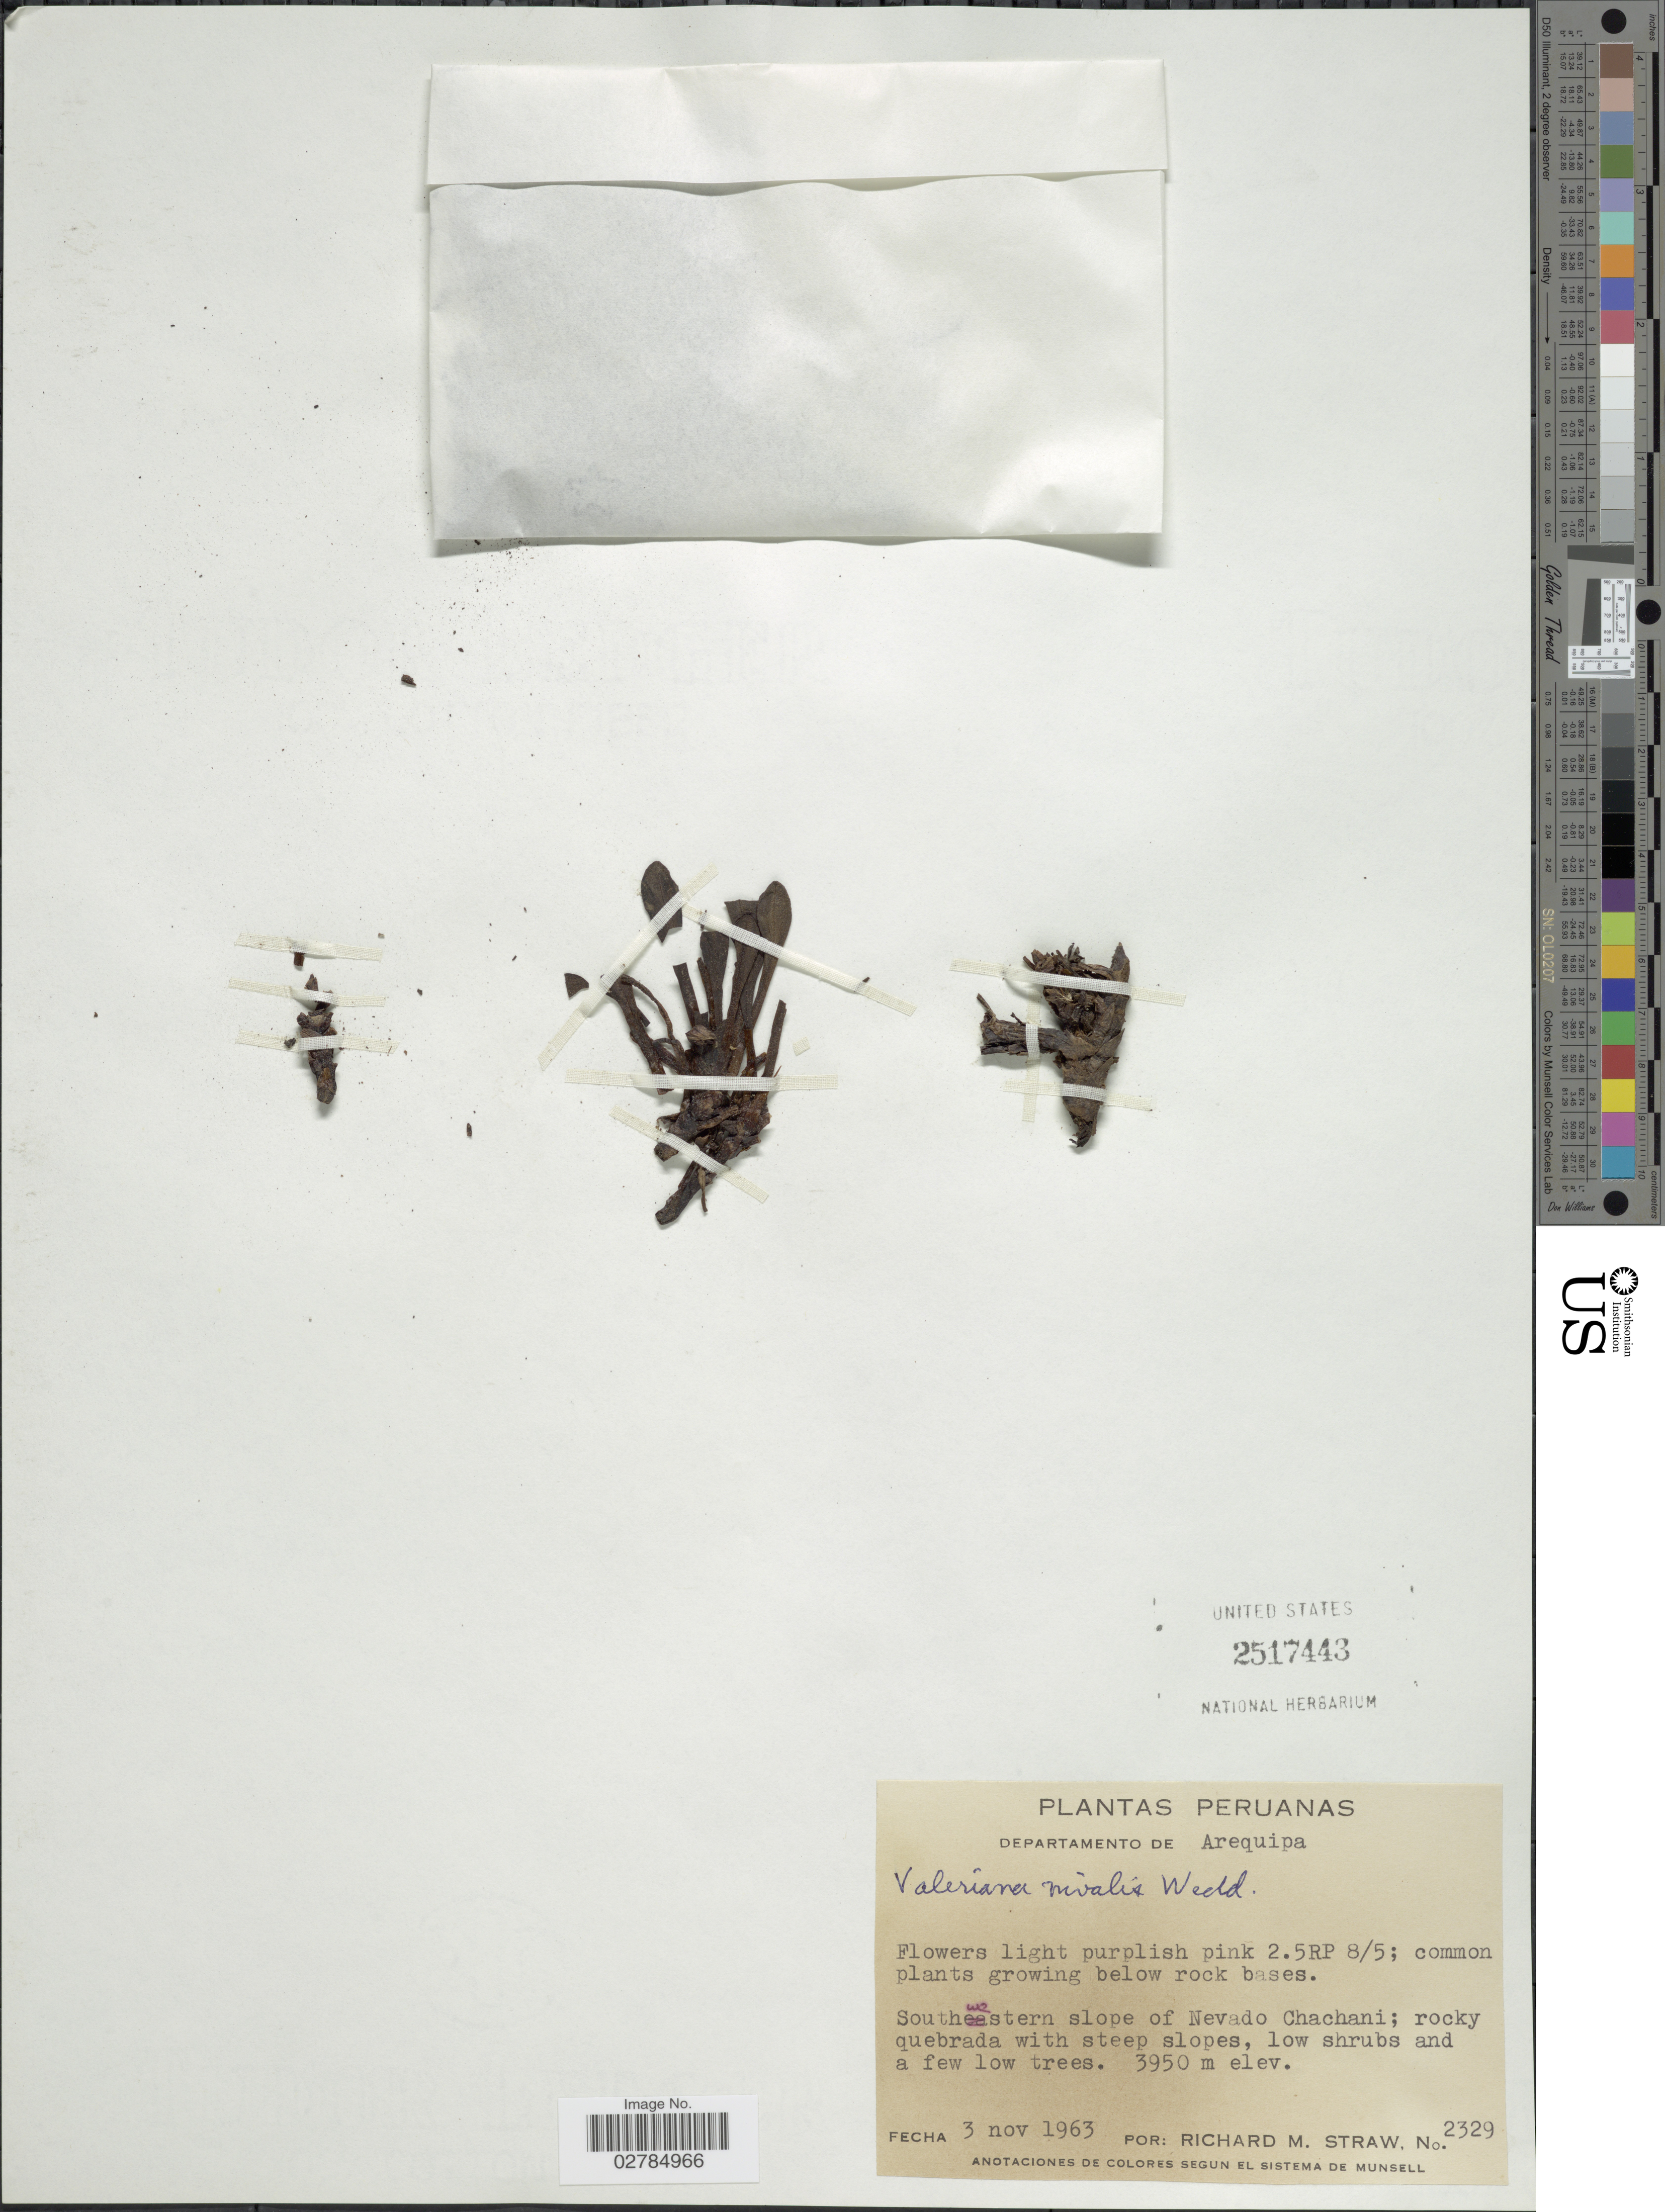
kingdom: Plantae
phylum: Tracheophyta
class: Magnoliopsida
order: Dipsacales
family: Caprifoliaceae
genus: Valeriana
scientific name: Valeriana nivalis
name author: Wedd.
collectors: R. M. Straw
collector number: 2329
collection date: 1963-11-03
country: Peru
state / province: Arequipa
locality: Departamento de Arequipa. Southwestern slope of Nevado Chachani.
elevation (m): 3950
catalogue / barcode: US 2517443